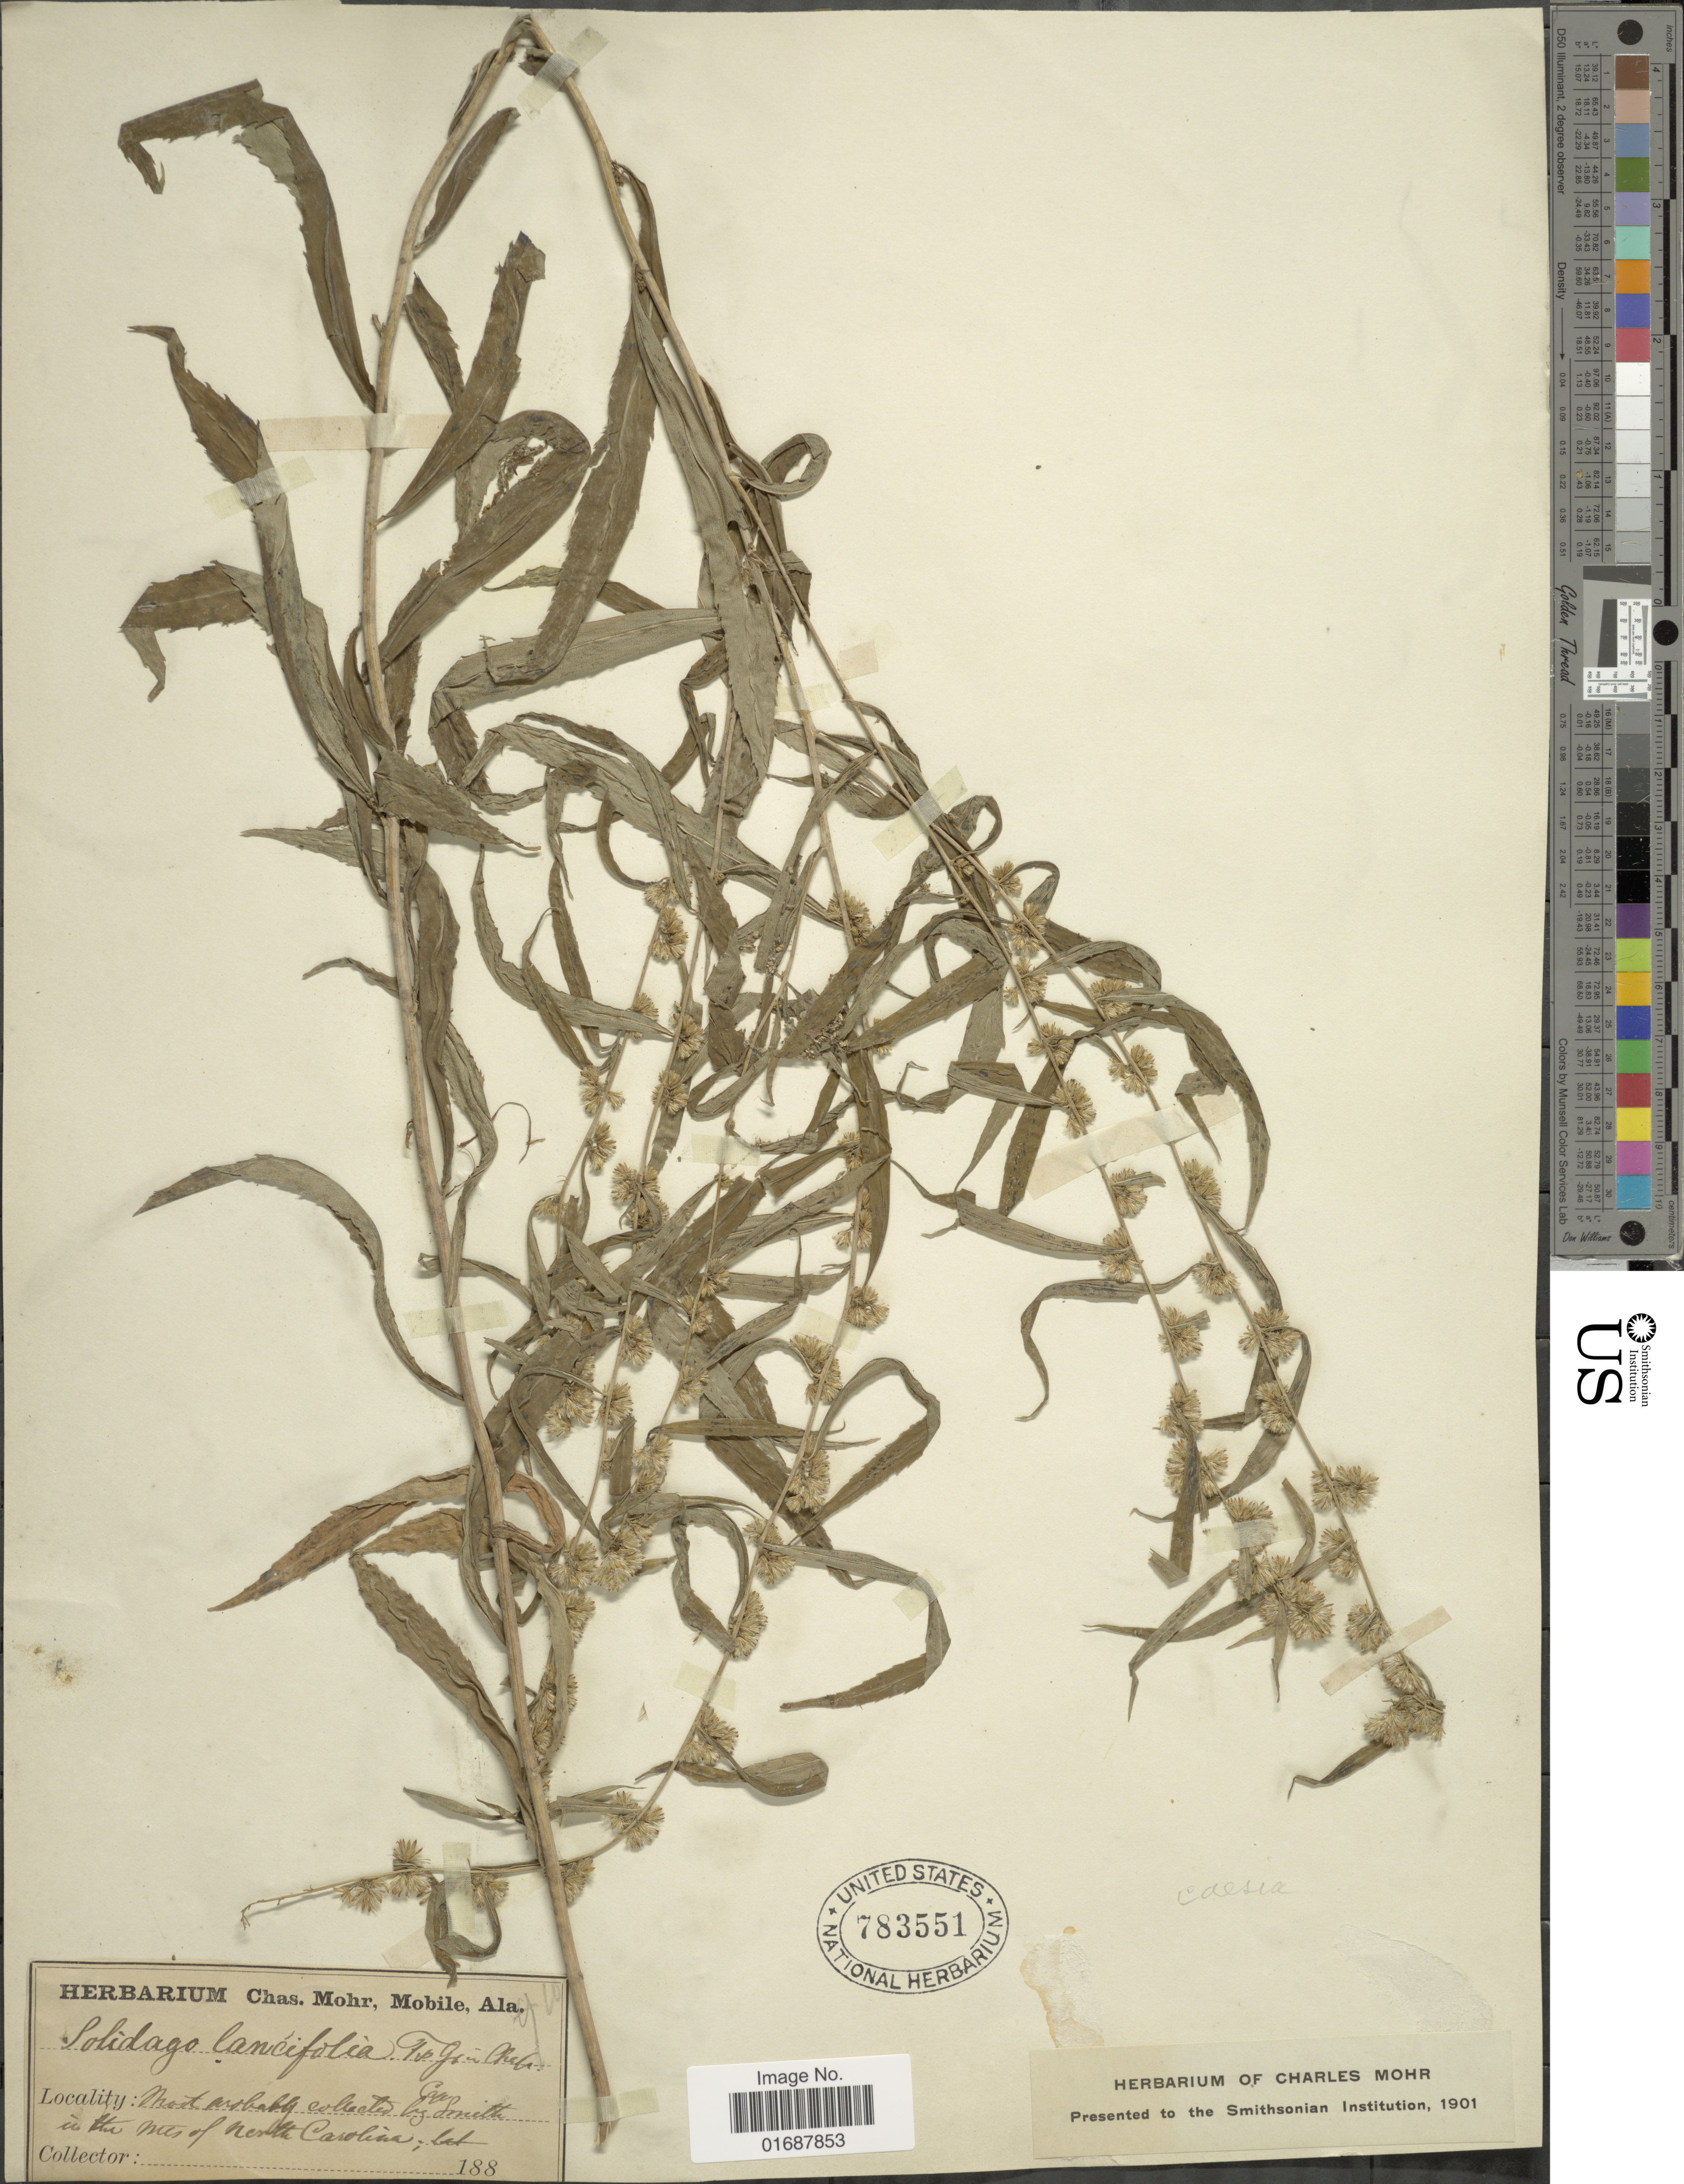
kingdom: Plantae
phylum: Tracheophyta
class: Magnoliopsida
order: Asterales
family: Asteraceae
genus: Solidago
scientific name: Solidago lancifolia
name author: (Torr. & A. Gray) Chapman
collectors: ex herb. Charles Mohr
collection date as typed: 188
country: United States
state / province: North Carolina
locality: Camp Smith in the mts of North Carolina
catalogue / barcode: US 783551